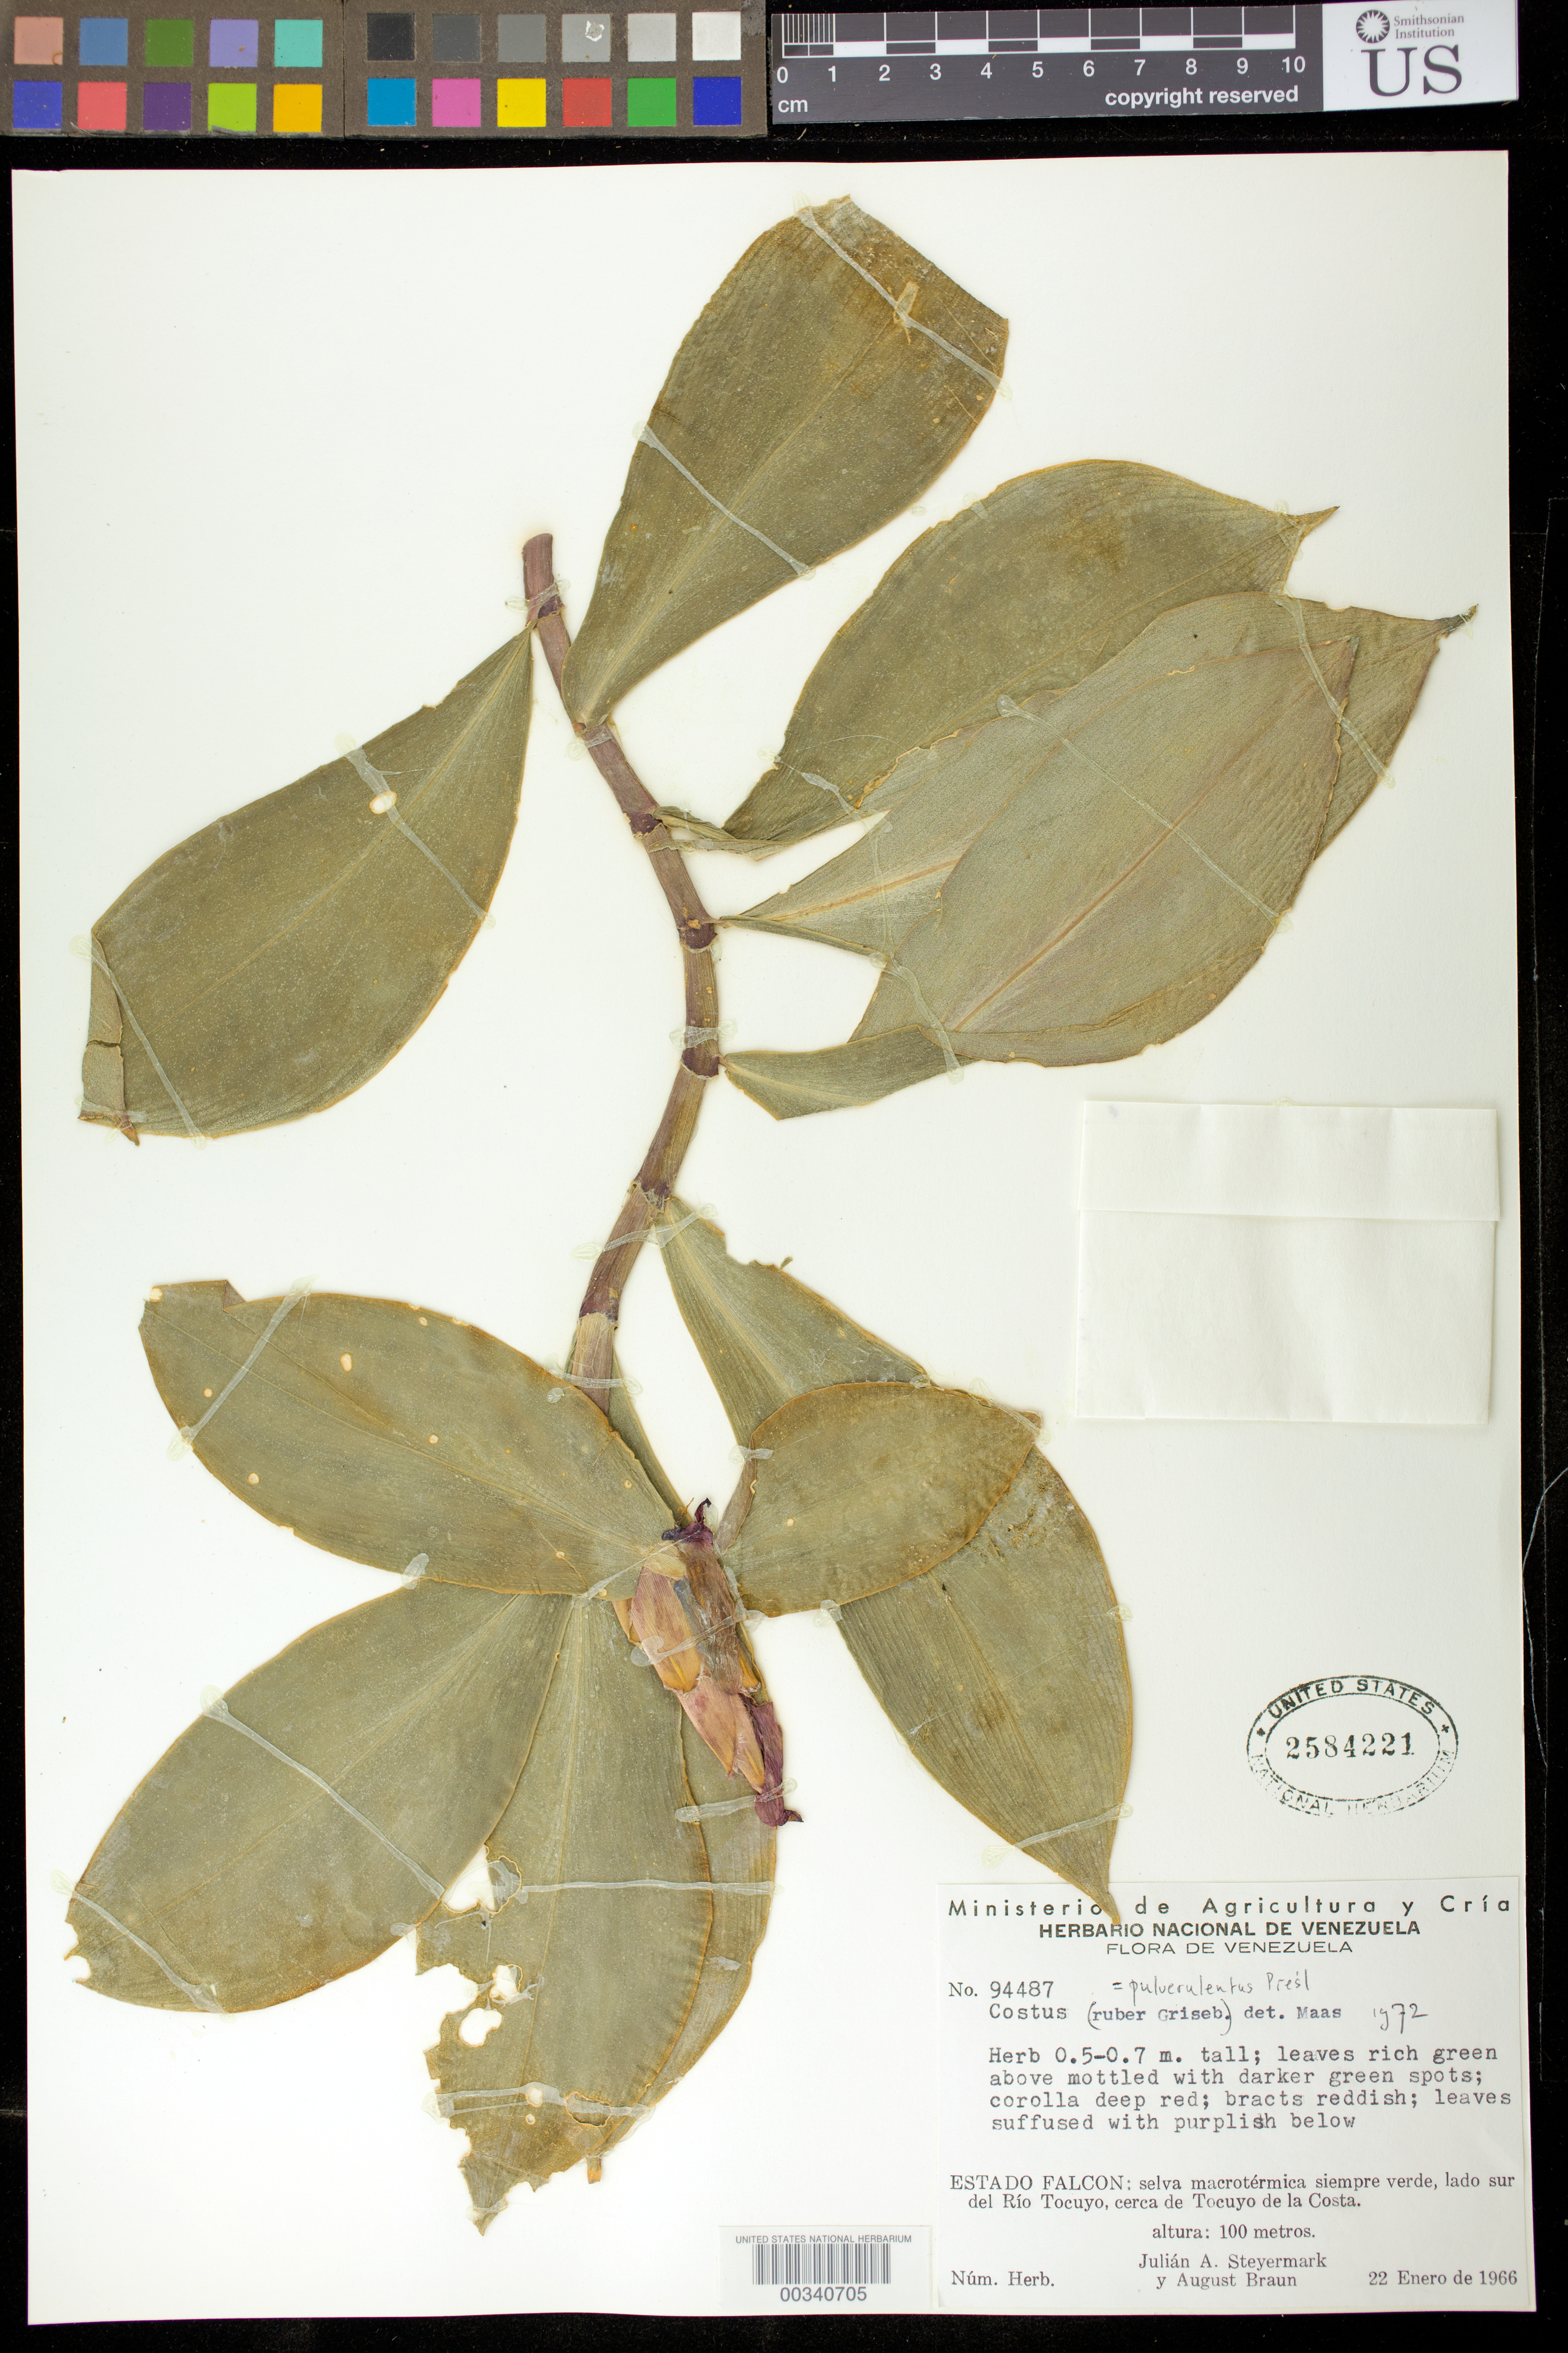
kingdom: Plantae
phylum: Tracheophyta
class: Liliopsida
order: Zingiberales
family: Costaceae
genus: Costus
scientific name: Costus pulverulentus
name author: C. Presl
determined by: Maas, Paul J. M.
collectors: J. Steyermark & A. Braun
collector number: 94487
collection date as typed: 22 Jan 1966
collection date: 1966-01-22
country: Venezuela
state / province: Falcón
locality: Lado sur del rio tocuyo, cerca de tocuyo de la costa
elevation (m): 100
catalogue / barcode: US 2584221